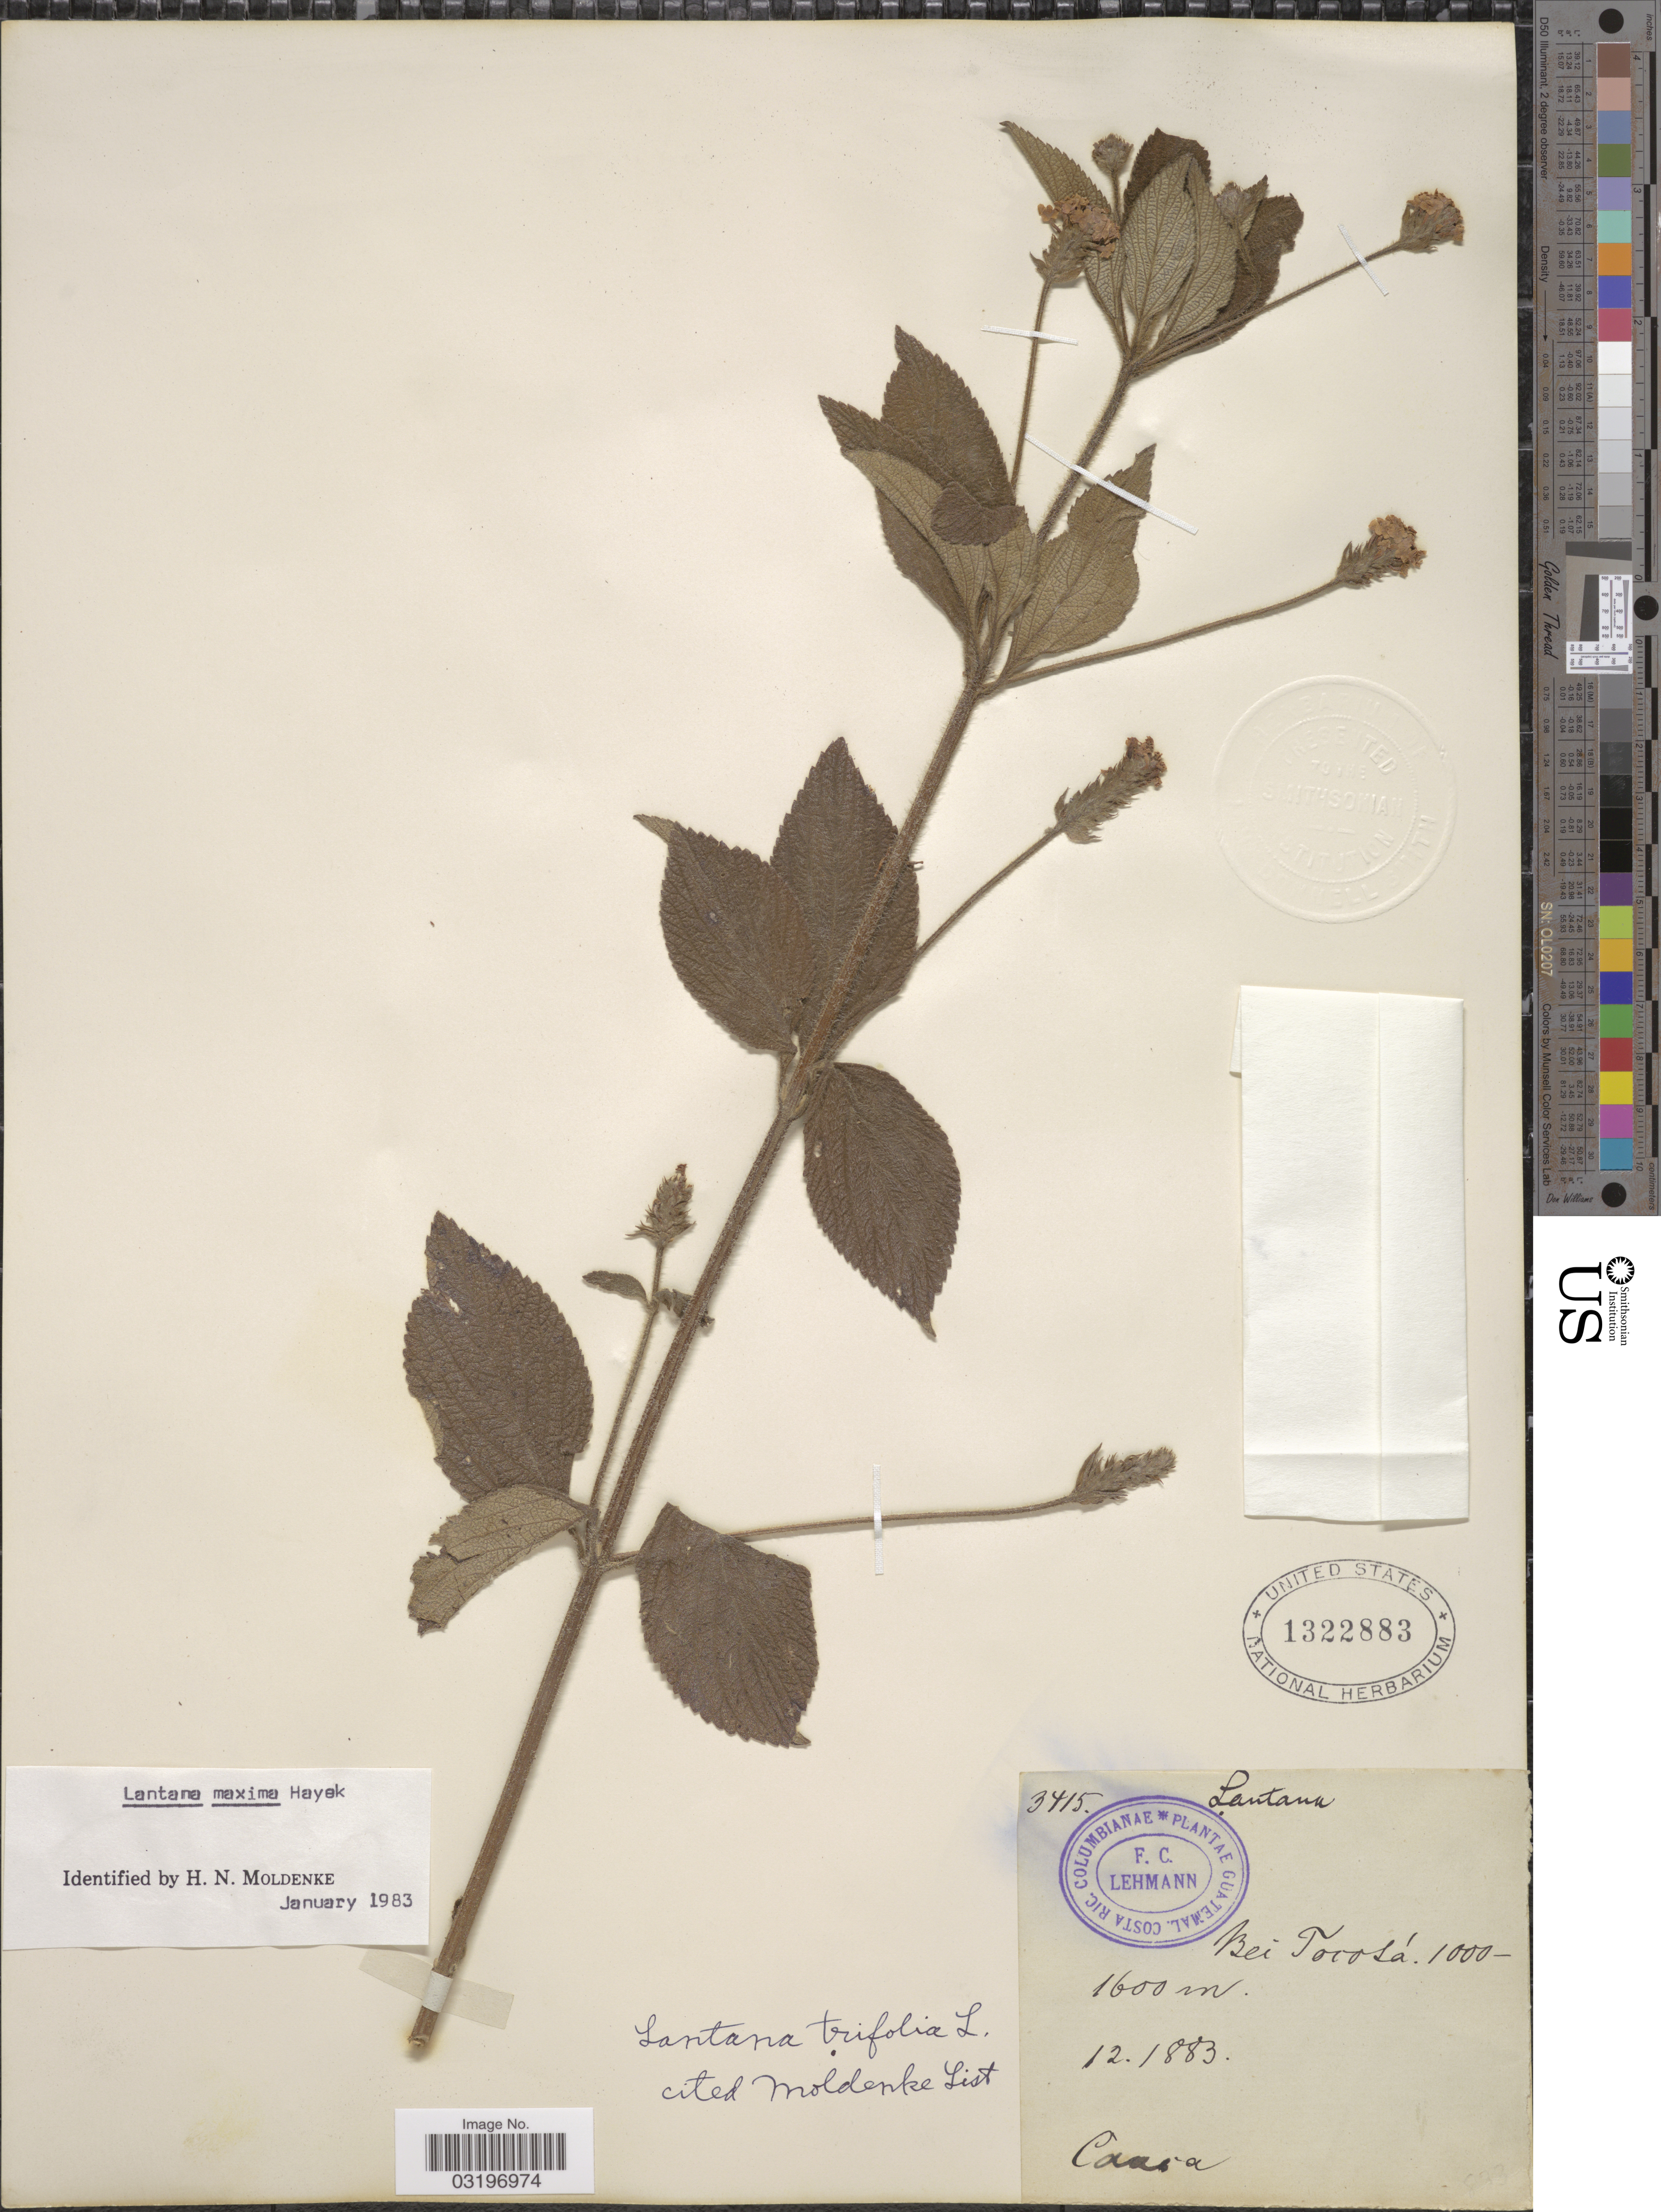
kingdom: Plantae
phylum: Tracheophyta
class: Magnoliopsida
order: Lamiales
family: Verbenaceae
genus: Lantana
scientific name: Lantana maxima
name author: Hayek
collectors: F. C. Lehmann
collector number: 3415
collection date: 1883-12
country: Colombia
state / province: Cauca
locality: Bei Tocotá.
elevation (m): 1000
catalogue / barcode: US 1322883